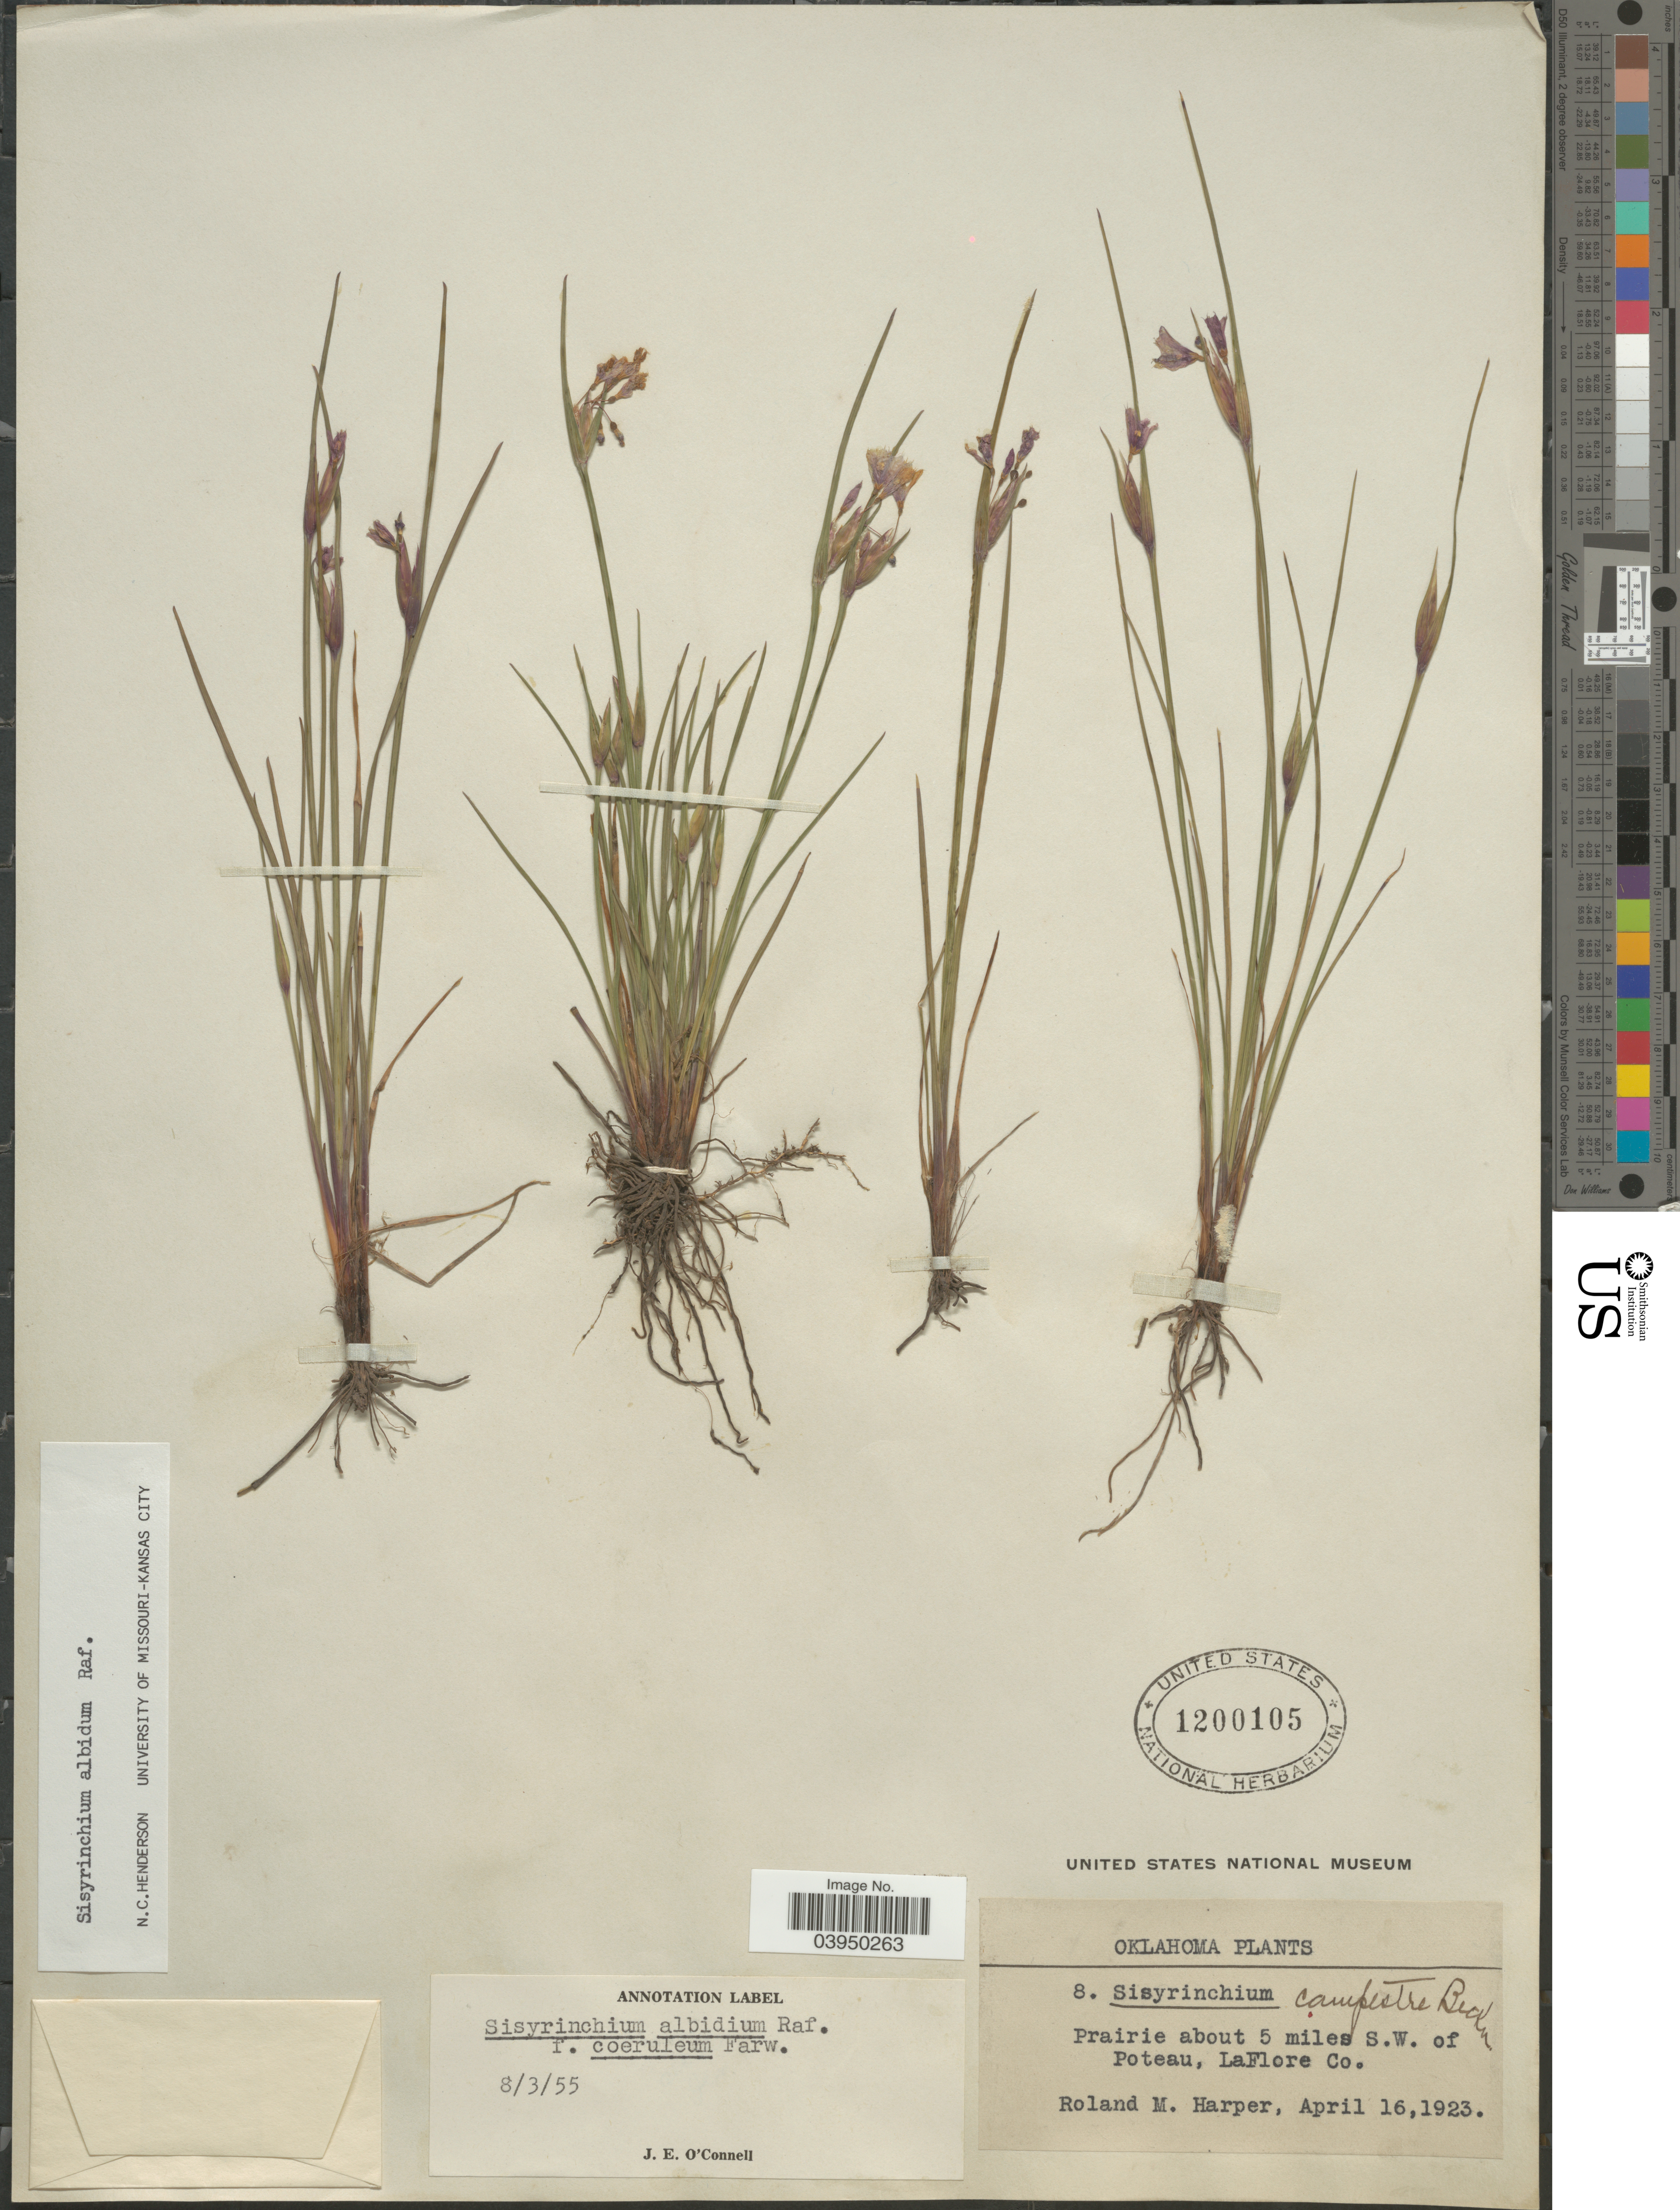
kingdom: Plantae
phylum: Tracheophyta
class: Liliopsida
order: Asparagales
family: Iridaceae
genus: Sisyrinchium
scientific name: Sisyrinchium albidum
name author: Raf.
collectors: R. M. Harper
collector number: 8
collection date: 1923-04-16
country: United States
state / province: Oklahoma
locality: Prairie about 5 miles S.W. of Poteau, LaFlore Co.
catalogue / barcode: US 1200105